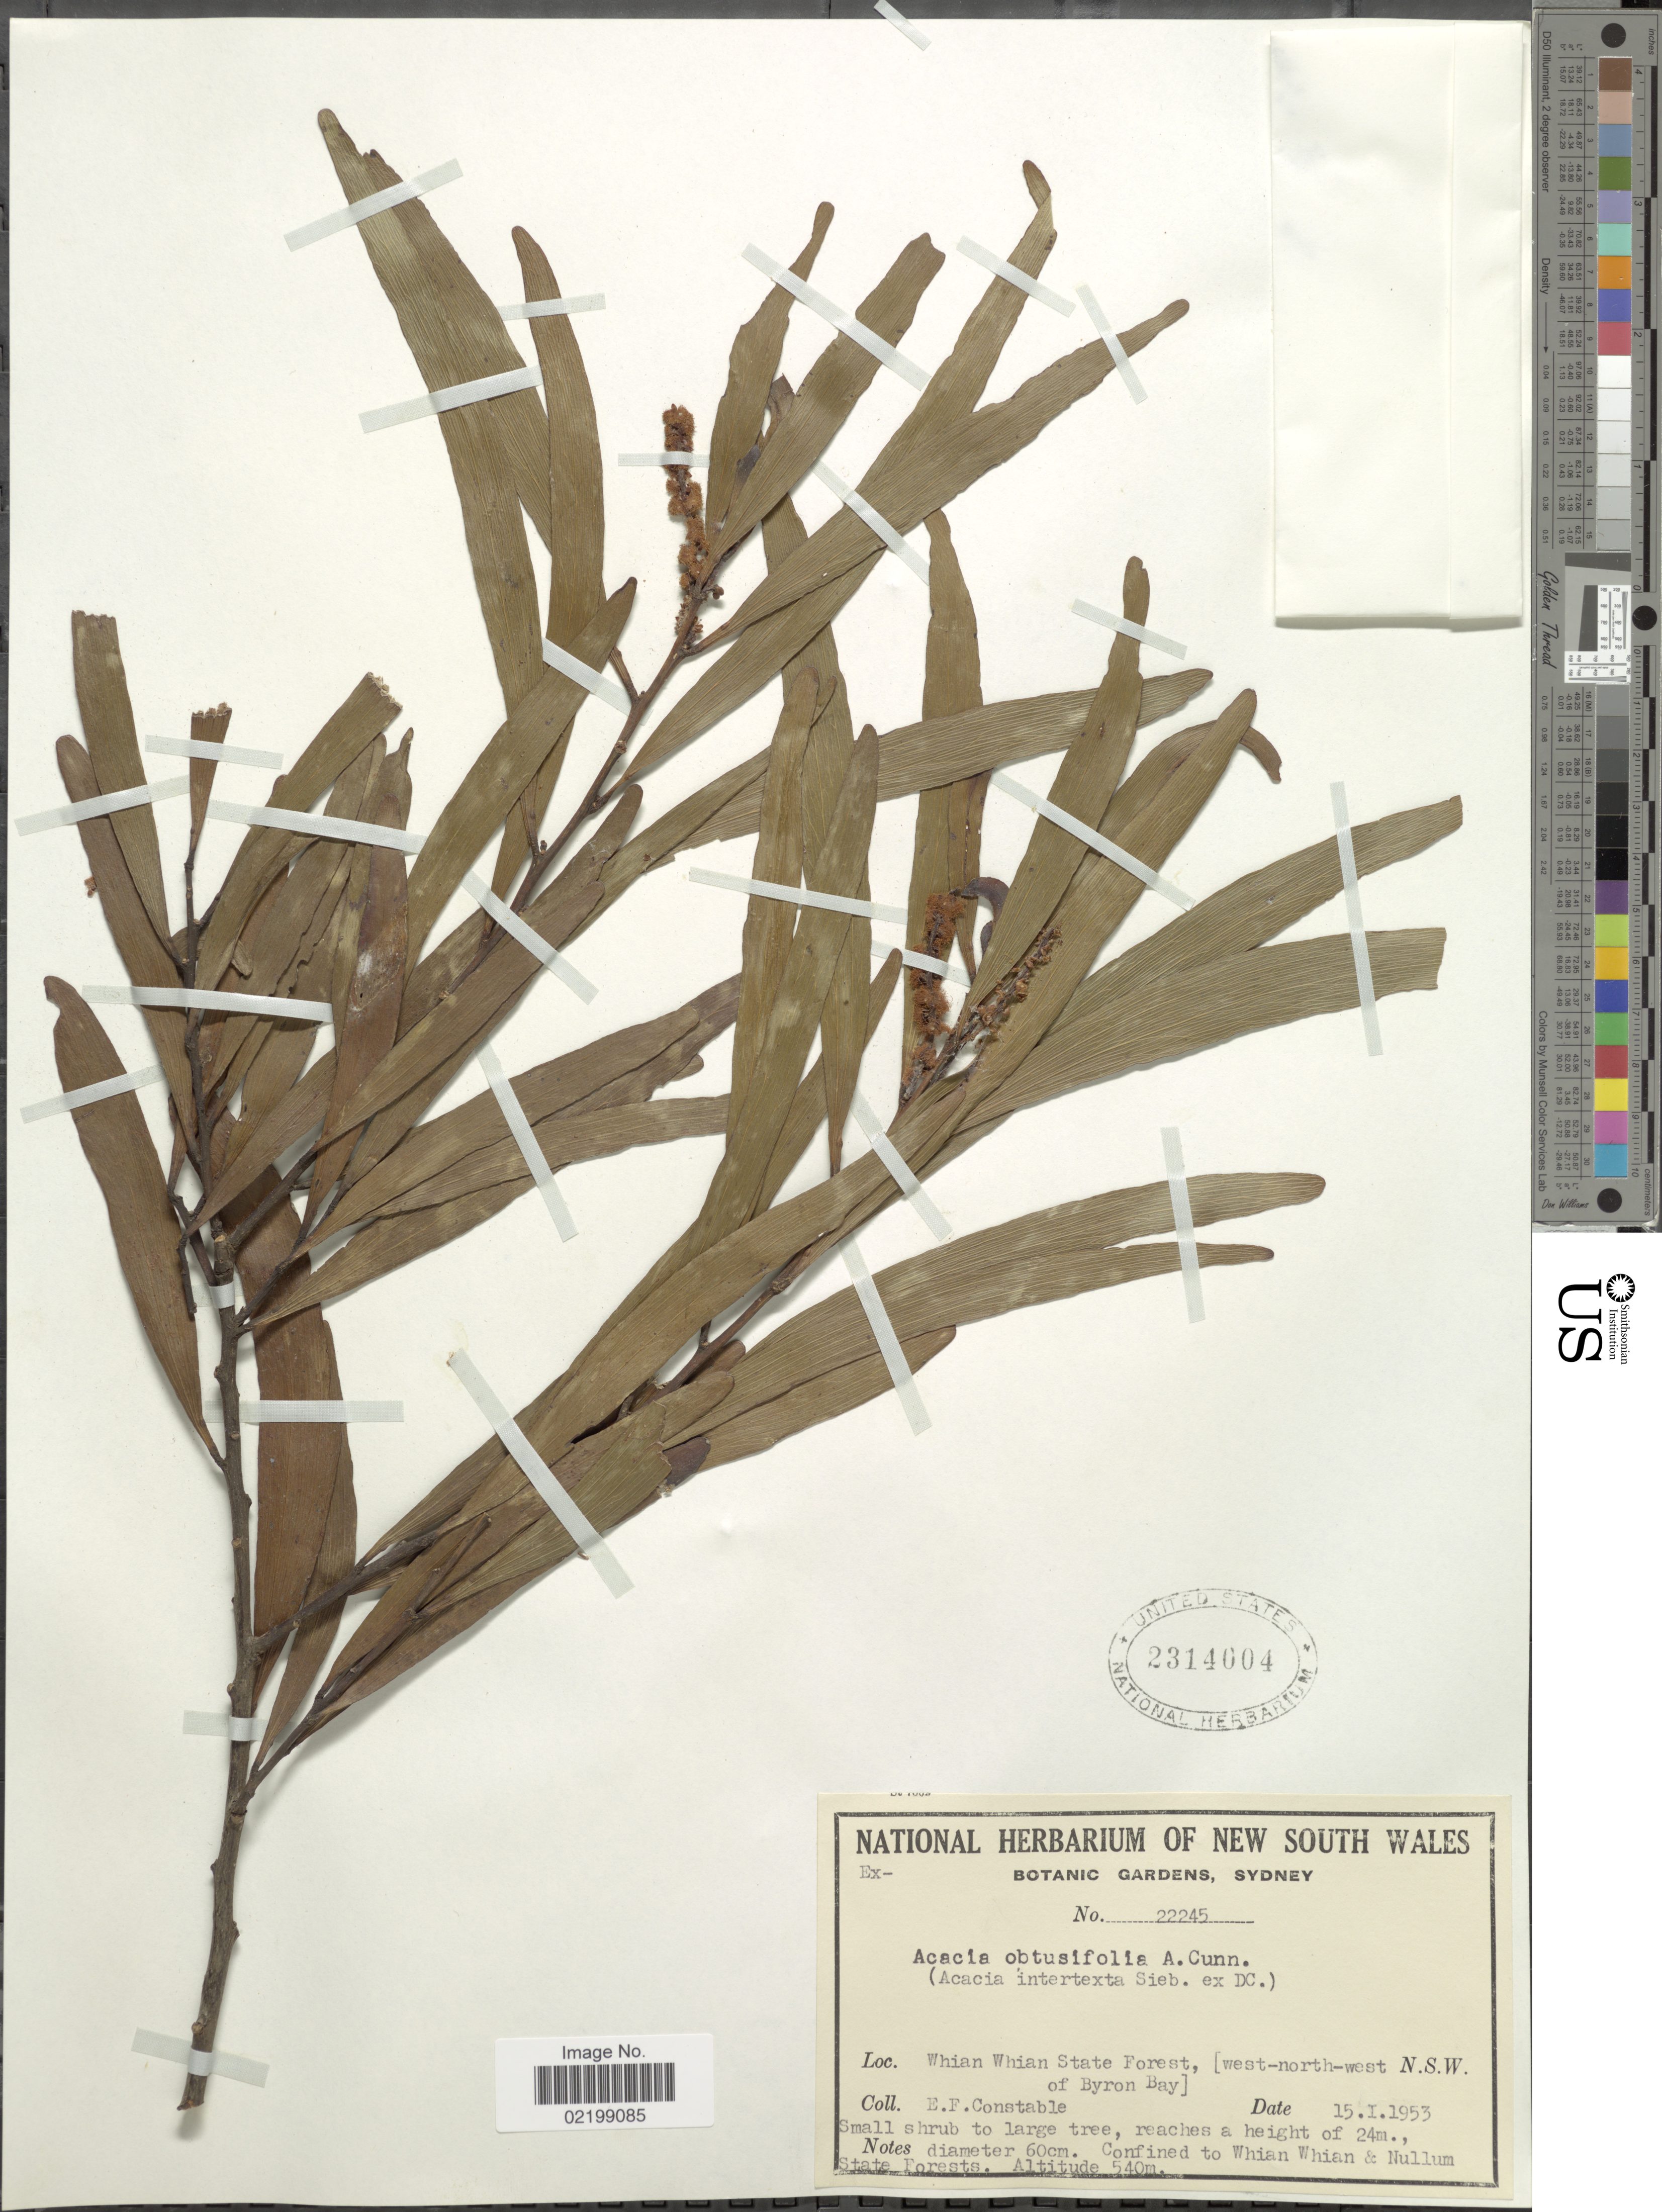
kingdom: Plantae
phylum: Tracheophyta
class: Magnoliopsida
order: Fabales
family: Fabaceae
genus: Acacia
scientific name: Acacia obtusifolia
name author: A. Cunn.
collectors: E. F. Constable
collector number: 22245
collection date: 1953-01-15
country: Australia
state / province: New South Wales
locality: Whian Whian State Forest, (west-north-west of Byron Bay), confined to Whian Whian & Nullum State Forests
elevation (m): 540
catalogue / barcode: US 2314004